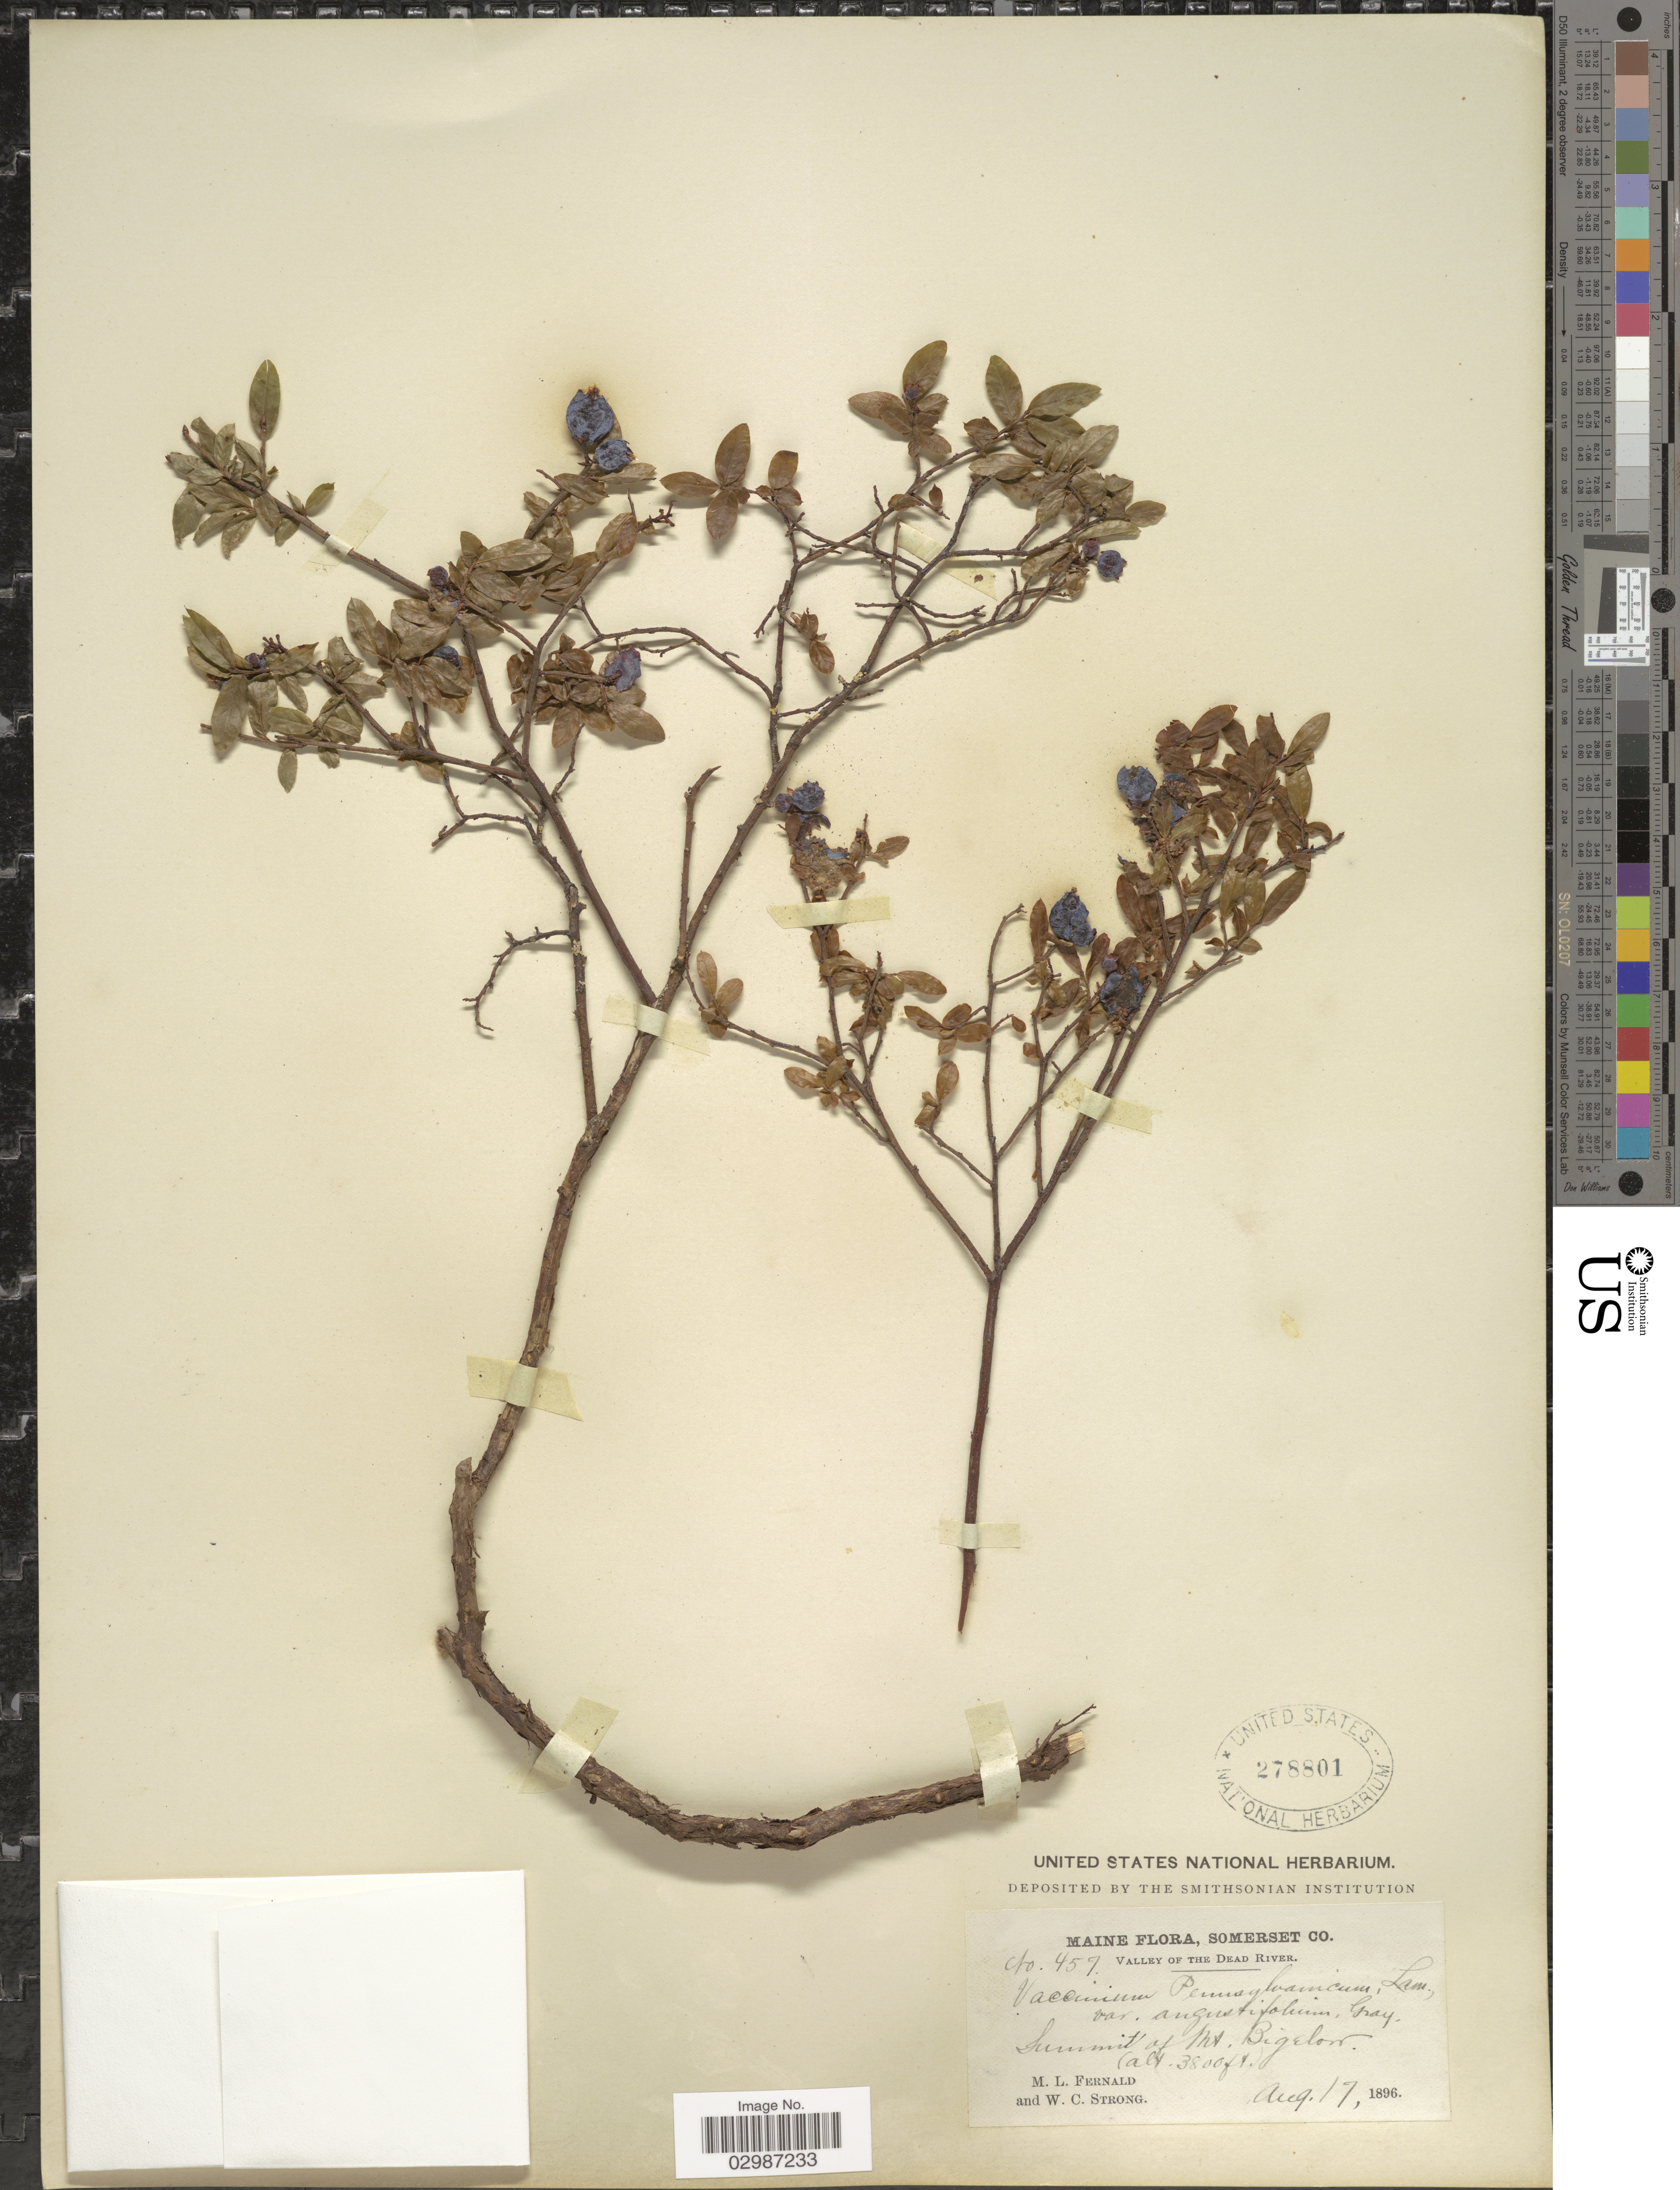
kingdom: Plantae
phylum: Tracheophyta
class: Magnoliopsida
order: Ericales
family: Ericaceae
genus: Vaccinium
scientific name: Vaccinium angustifolium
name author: Aiton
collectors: M. L. Fernald & W. C. Strong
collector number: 457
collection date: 1896-08-17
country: United States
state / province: Maine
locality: Somerset Co., Valley of The Dead River. Summit of Mt. Bigelow.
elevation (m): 1158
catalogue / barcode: US 278801